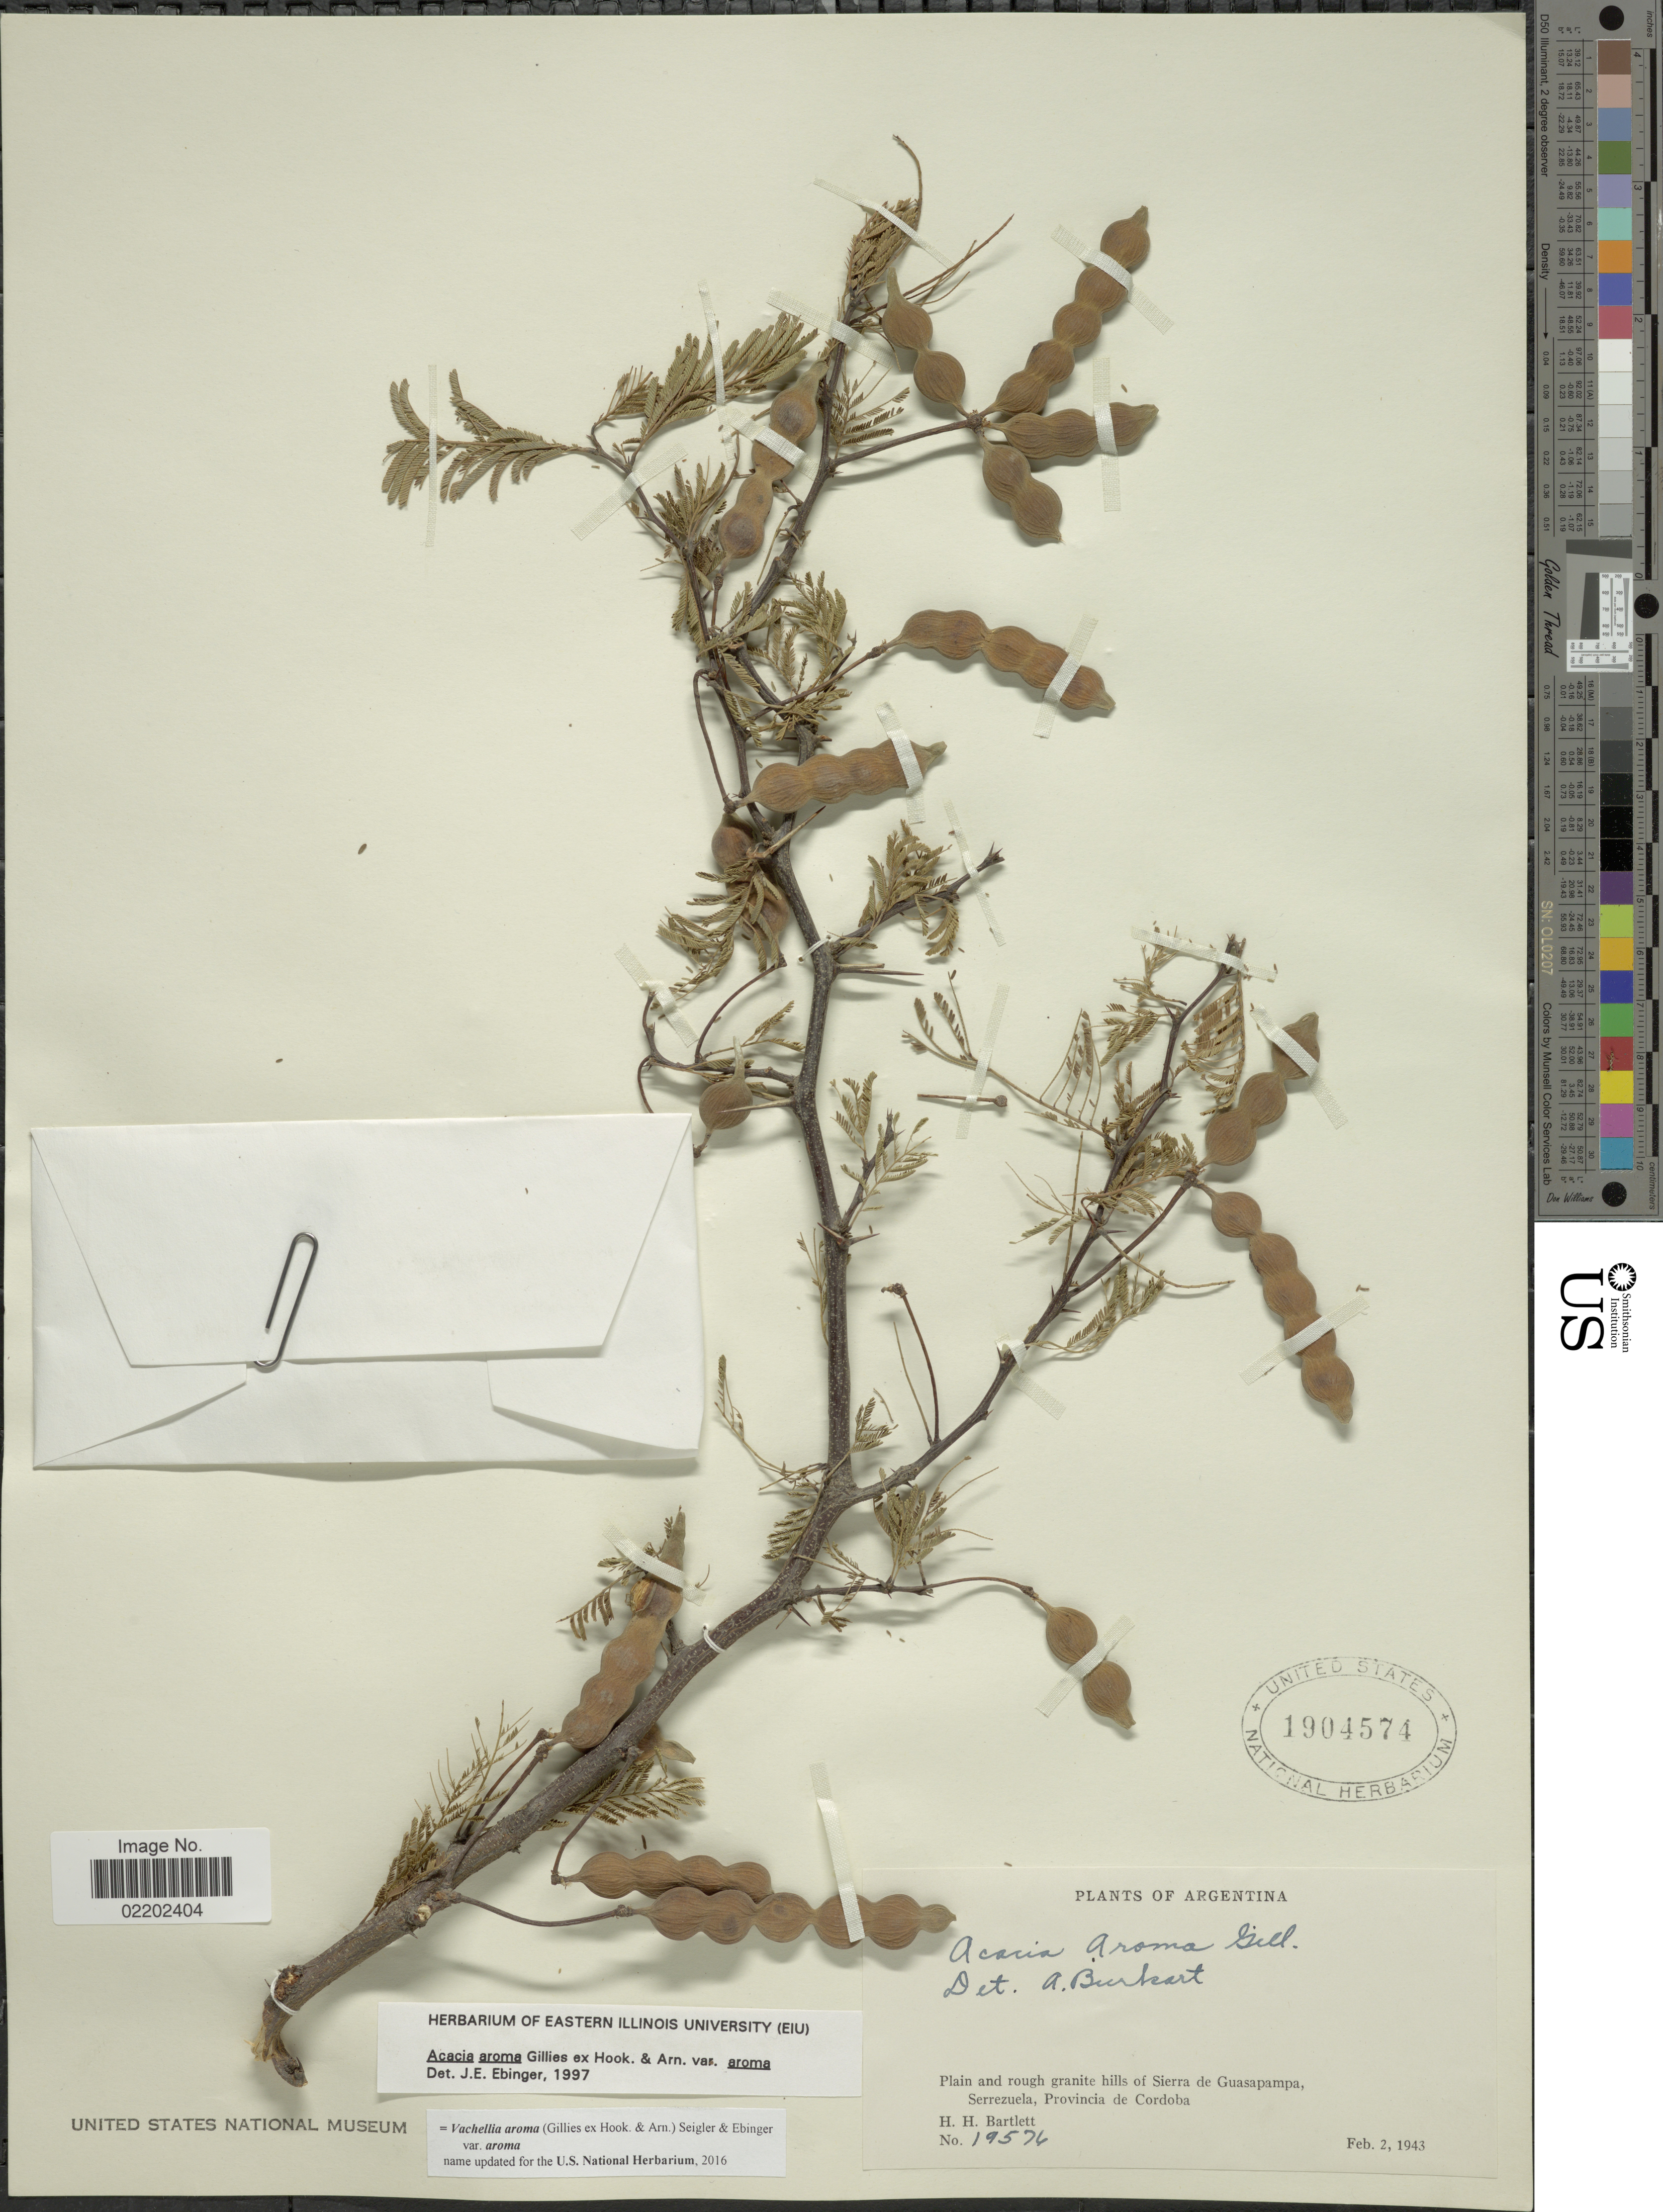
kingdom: Plantae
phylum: Tracheophyta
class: Magnoliopsida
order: Fabales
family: Fabaceae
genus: Vachellia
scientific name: Vachellia aroma var. aroma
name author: (Gillies ex Hook. & Arn.) Seigler & Ebinger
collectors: H. H. Bartlett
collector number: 19576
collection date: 1943-02-02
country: Argentina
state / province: Cordoba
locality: Plain and rough granite hills of Sierra de Guasapampa, Serrezuela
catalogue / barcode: US 1904574